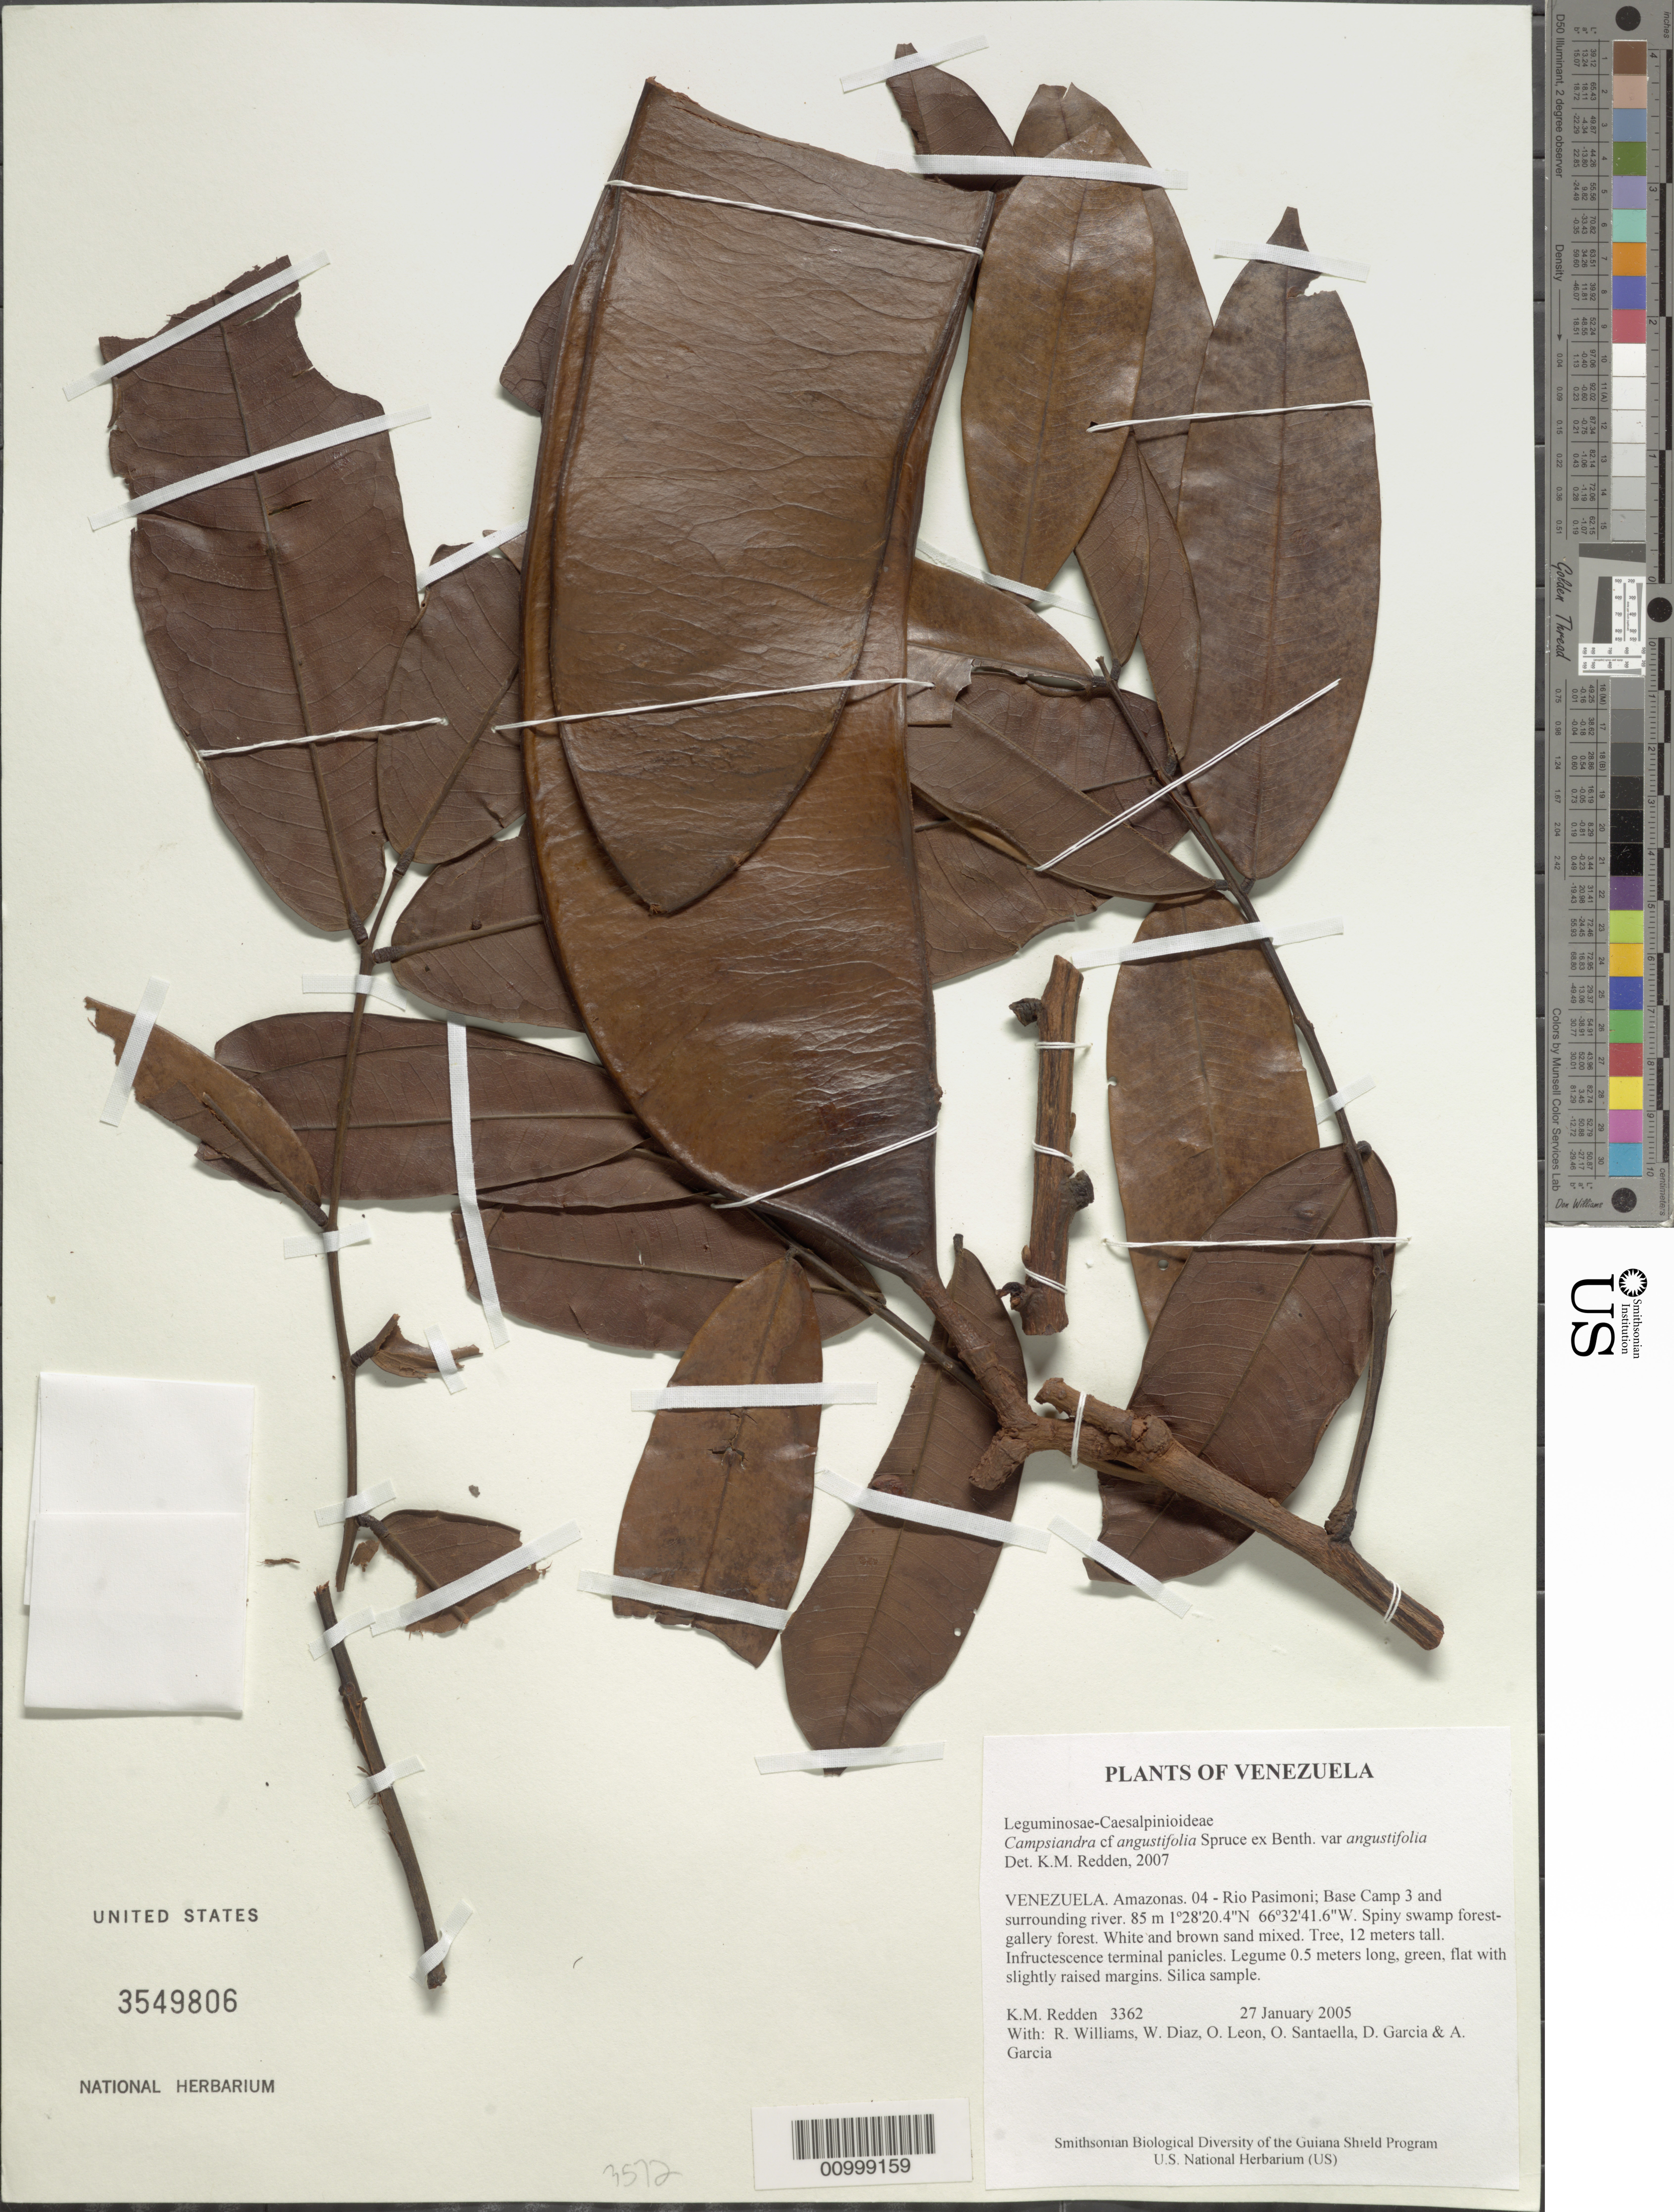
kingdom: Plantae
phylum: Tracheophyta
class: Magnoliopsida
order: Fabales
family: Fabaceae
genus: Campsiandra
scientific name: Campsiandra angustifolia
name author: Spruce ex Benth.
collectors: K. M. Redden, R. Williams, W. Díaz P., O. León, O. Santaella, D. Garcia & A. Garcia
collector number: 3362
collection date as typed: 27 January 2005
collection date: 2005-01-27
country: Venezuela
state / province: Amazonas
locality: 04 - Rio Pasimoni; Base Camp 3 and surrounding river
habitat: Spiny swamp forest-gallery forest. White and brown sand mixed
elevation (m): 85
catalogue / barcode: US 3549806